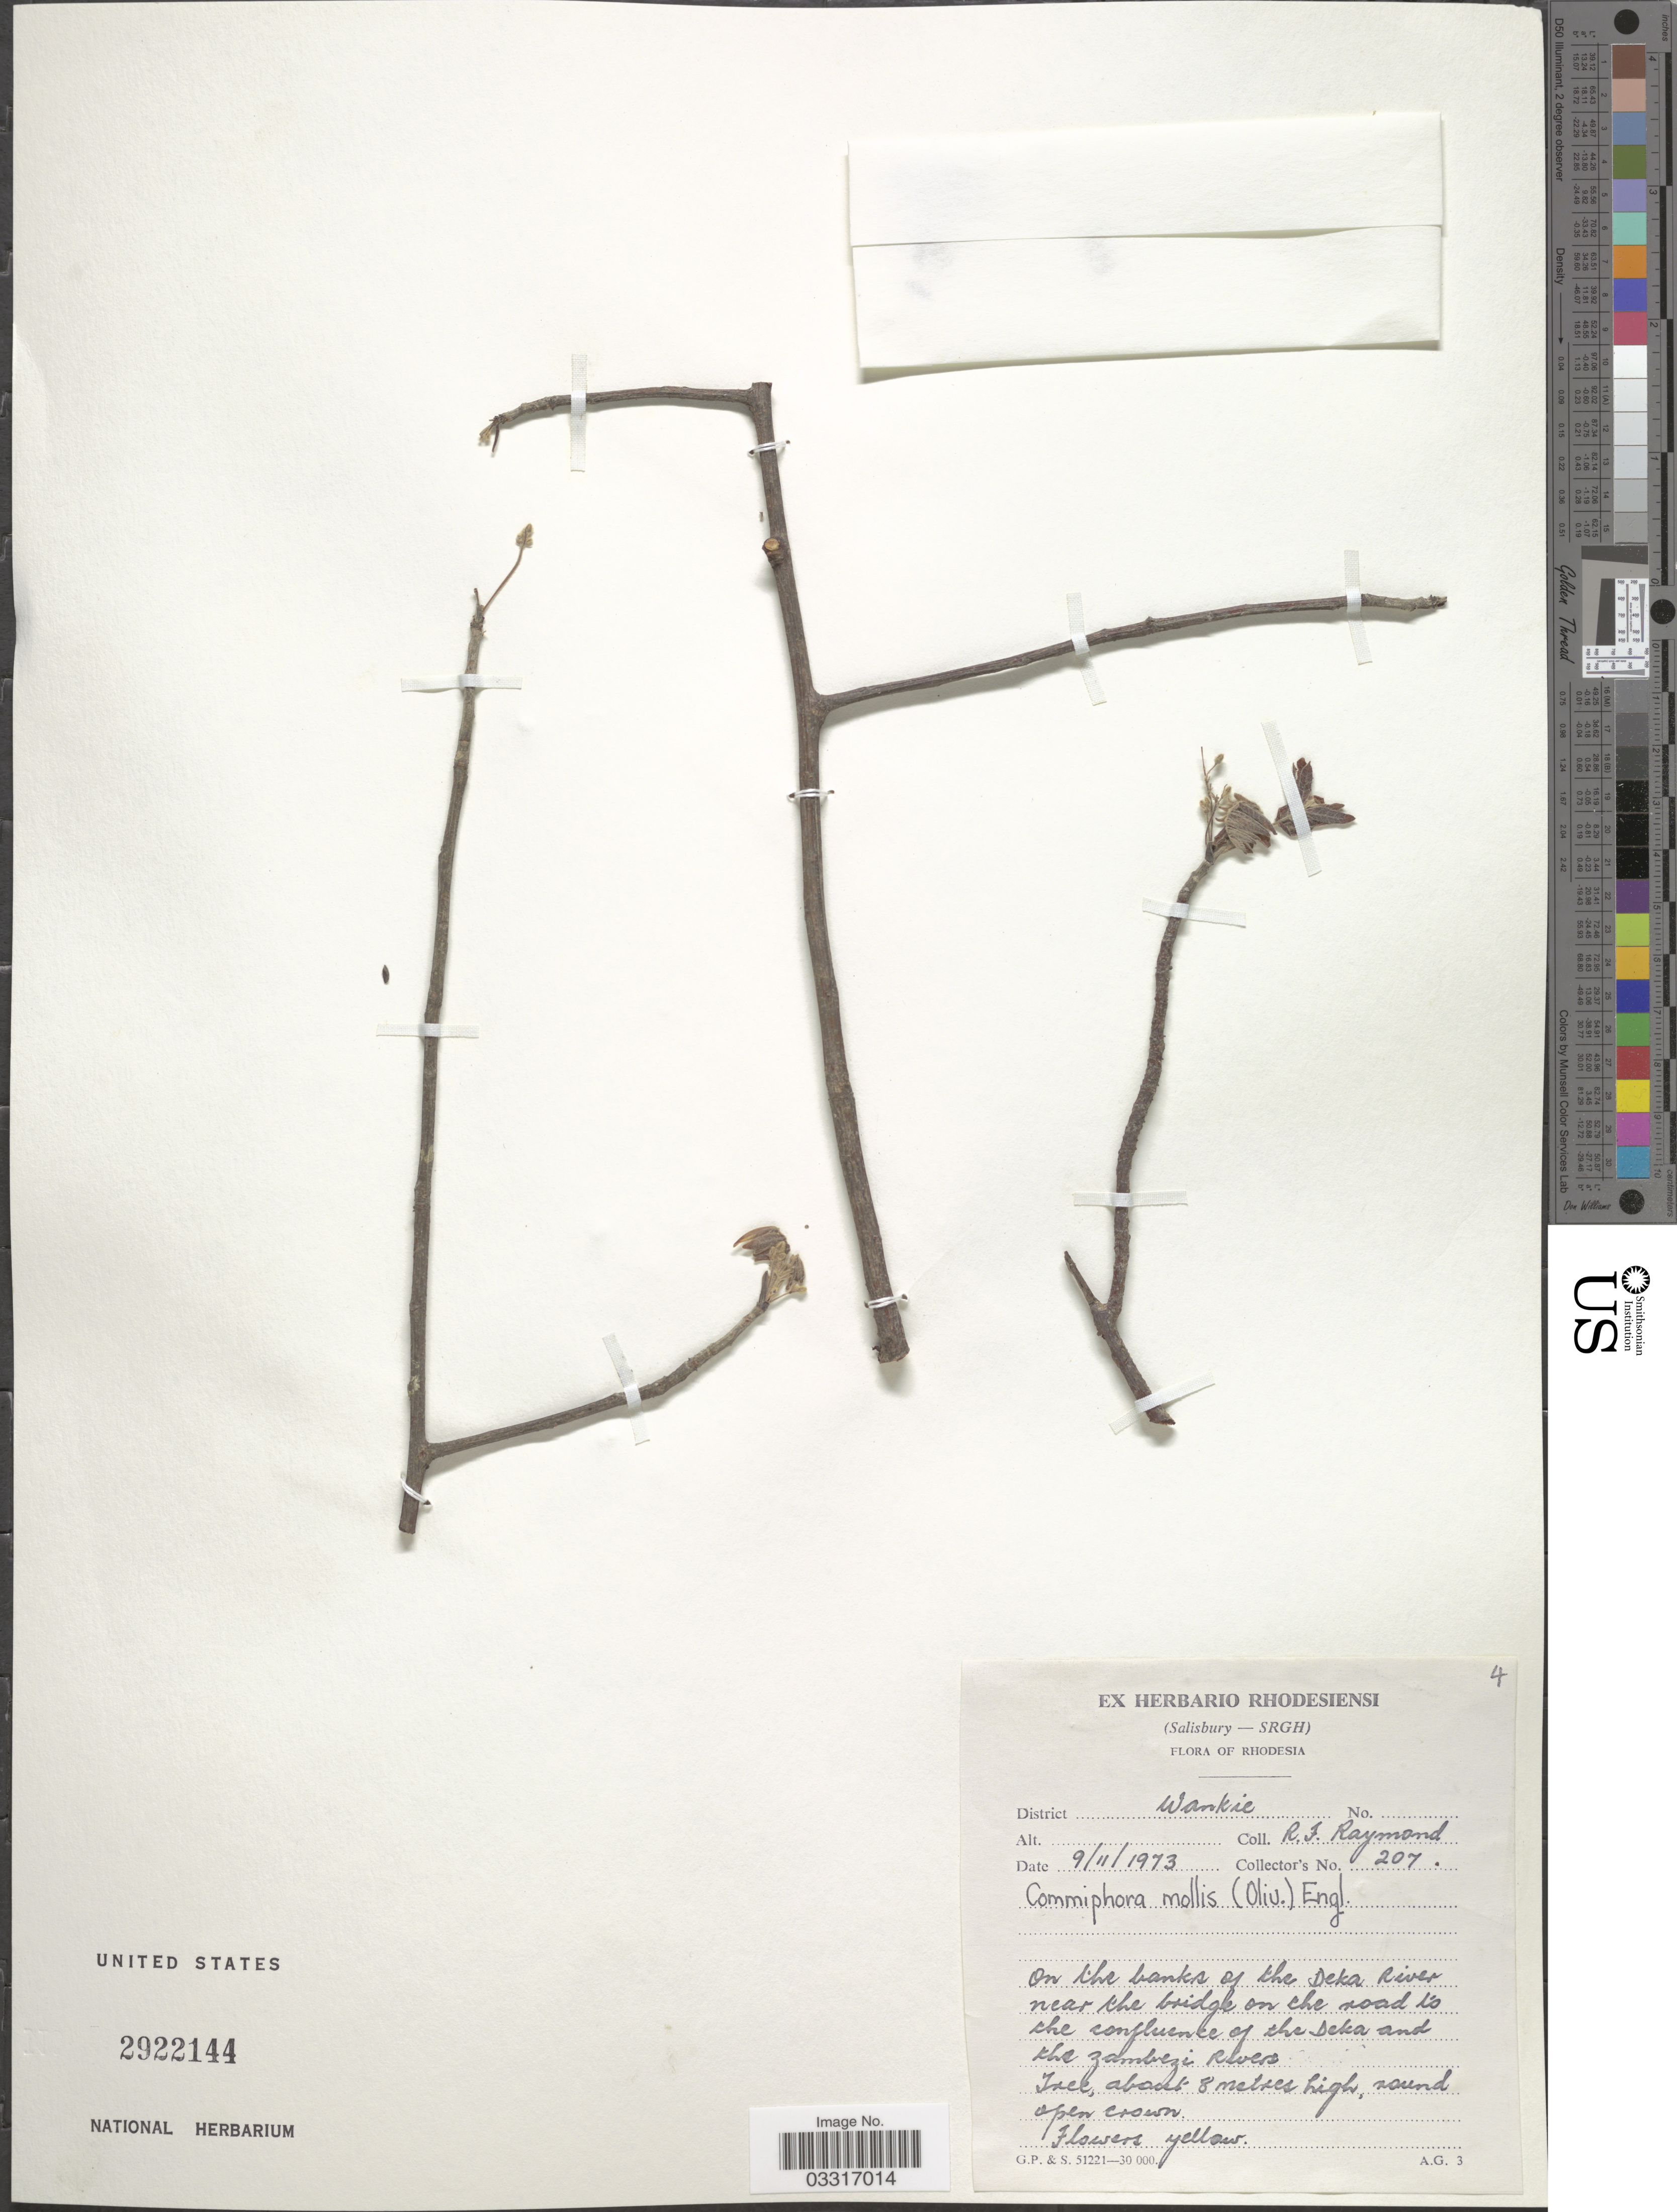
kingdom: Plantae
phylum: Tracheophyta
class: Magnoliopsida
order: Sapindales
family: Burseraceae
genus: Commiphora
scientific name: Commiphora mollis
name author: (Oliv.) Engl.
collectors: R. Raymond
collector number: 207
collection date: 1973-11-09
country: Zimbabwe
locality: Rhodesia. District Wankie. On the banks of the Deka River near the bridge on the road to the confluence of the Deka and the Zambezi Rivers.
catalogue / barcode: US 2922144